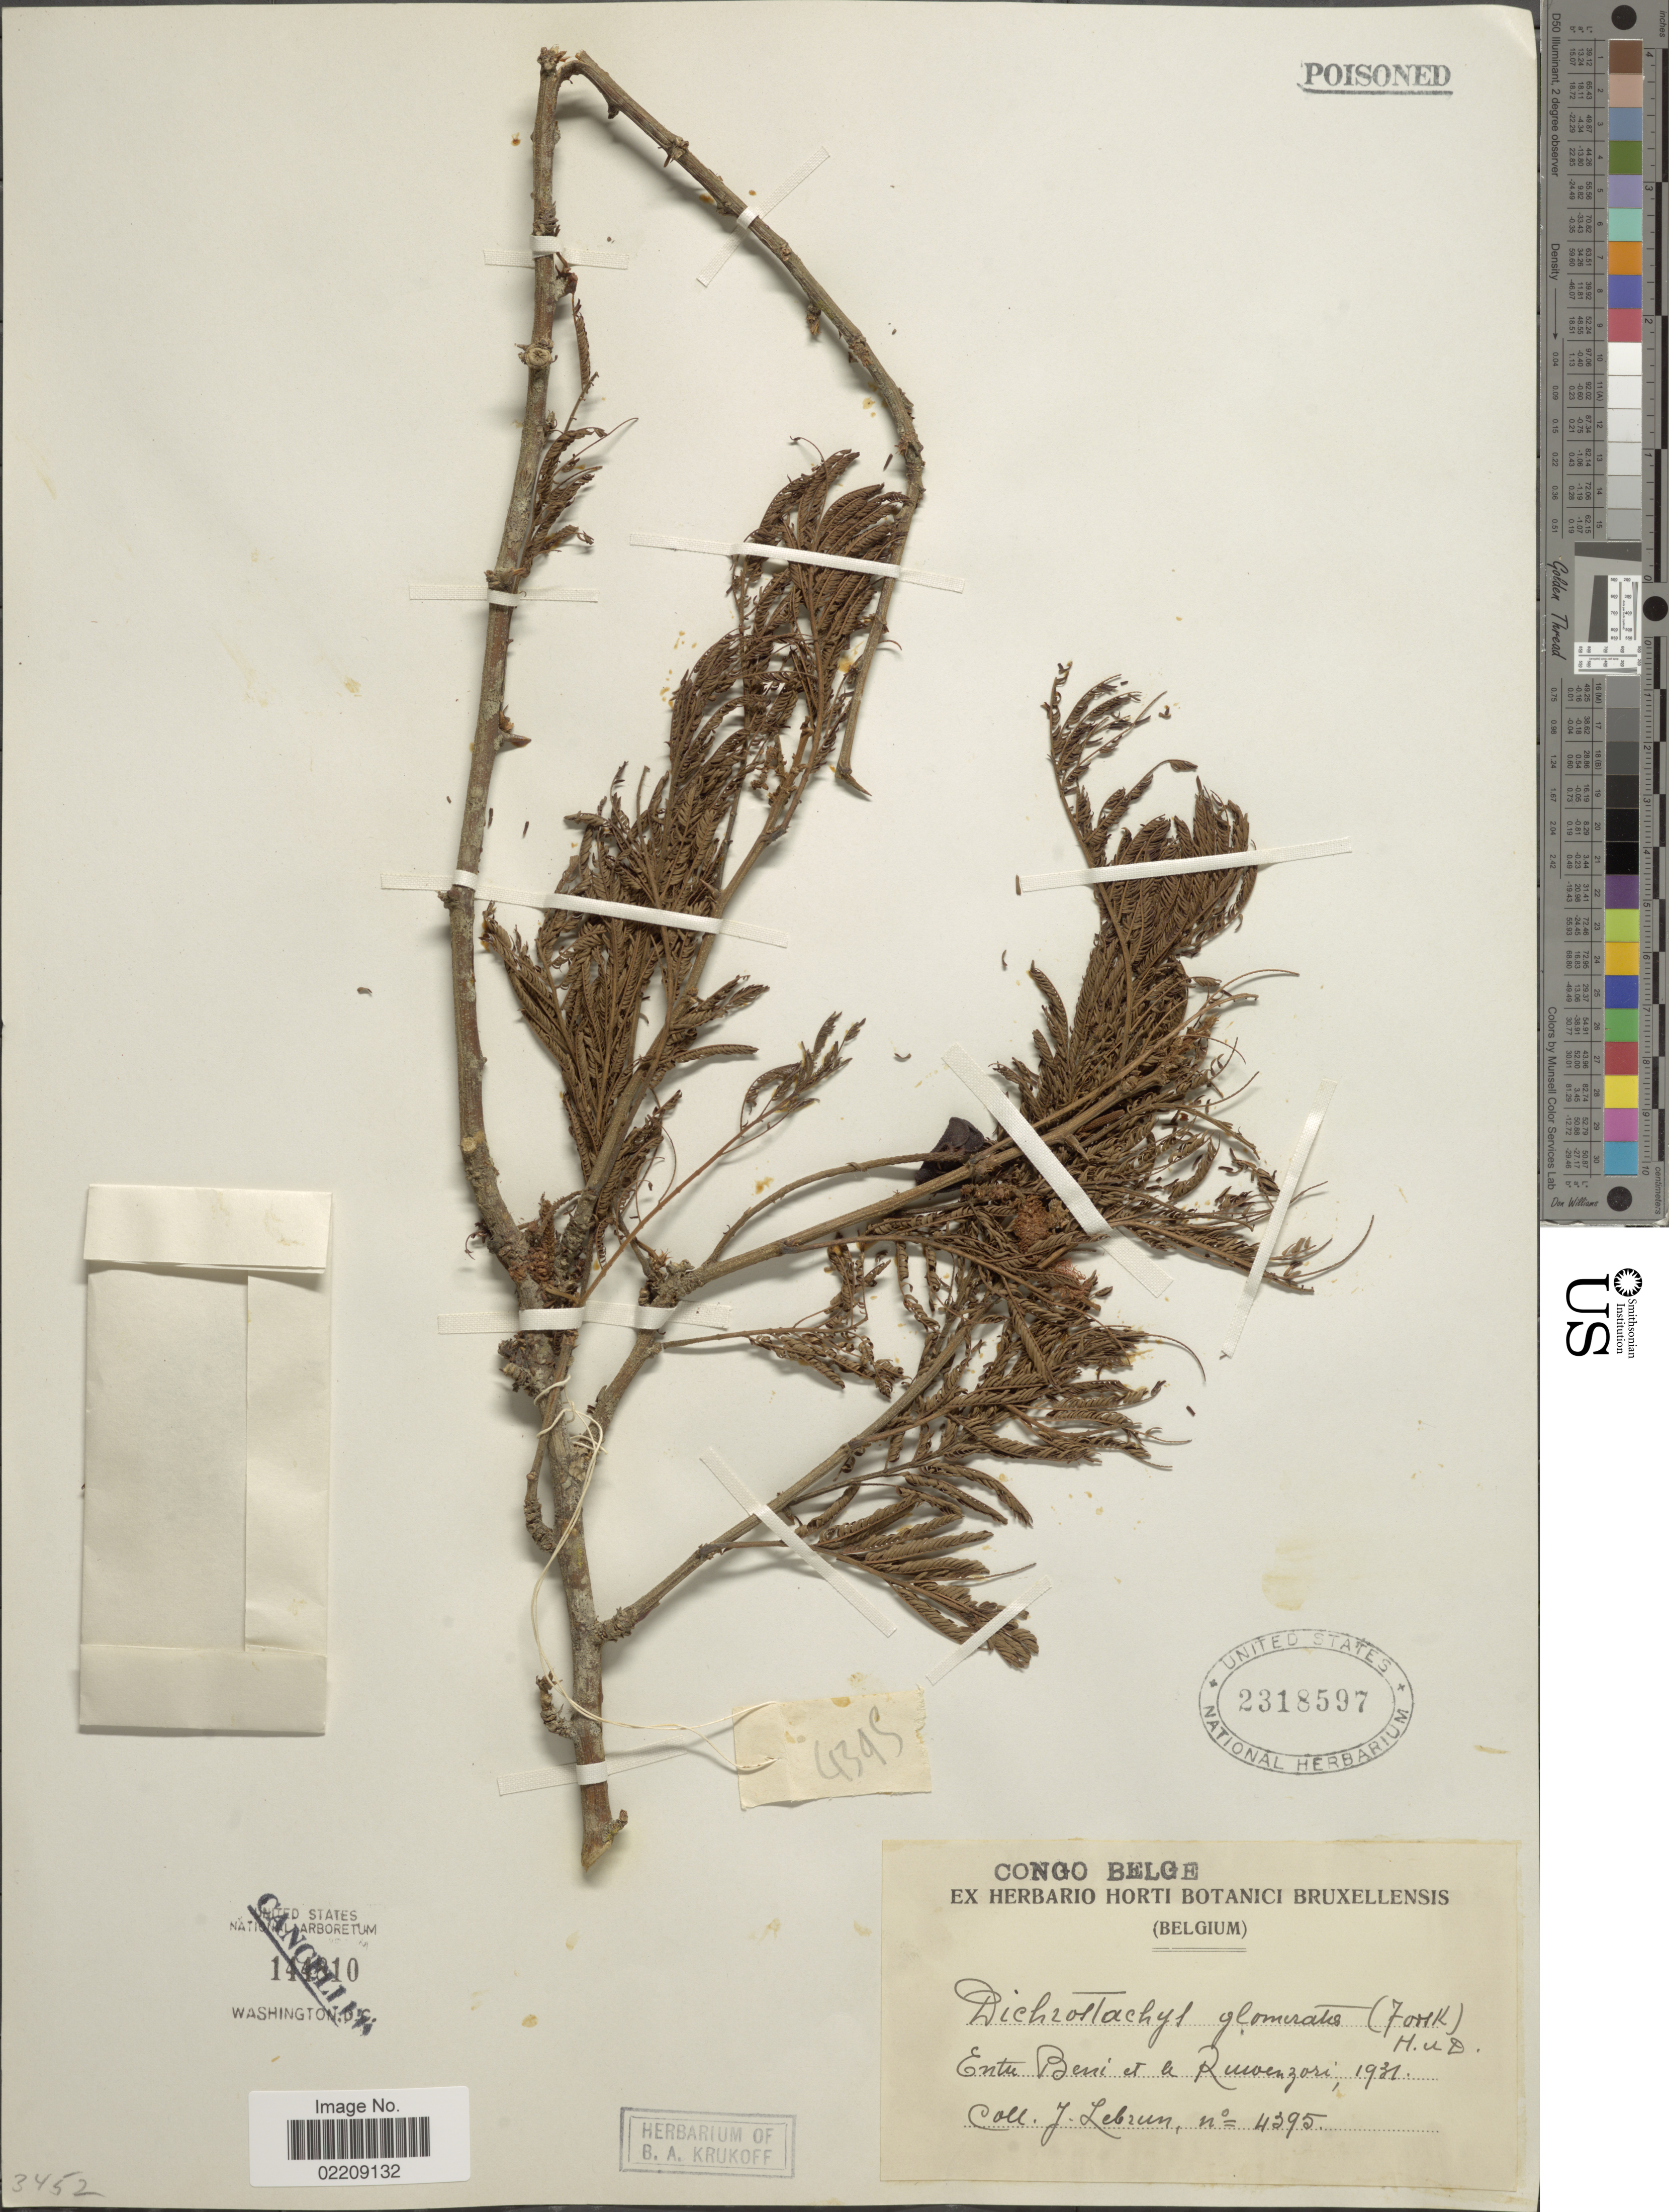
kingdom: Plantae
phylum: Tracheophyta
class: Magnoliopsida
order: Fabales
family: Fabaceae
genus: Dichrostachys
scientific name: Dichrostachys glomerata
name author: (Forssk.) Chiov.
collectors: J. A. Lebrun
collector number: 4395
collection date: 1931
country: Congo, Democratic Republic of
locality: Congo Belge, Entre Beni et le Ruwenzori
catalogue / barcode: US 2318597